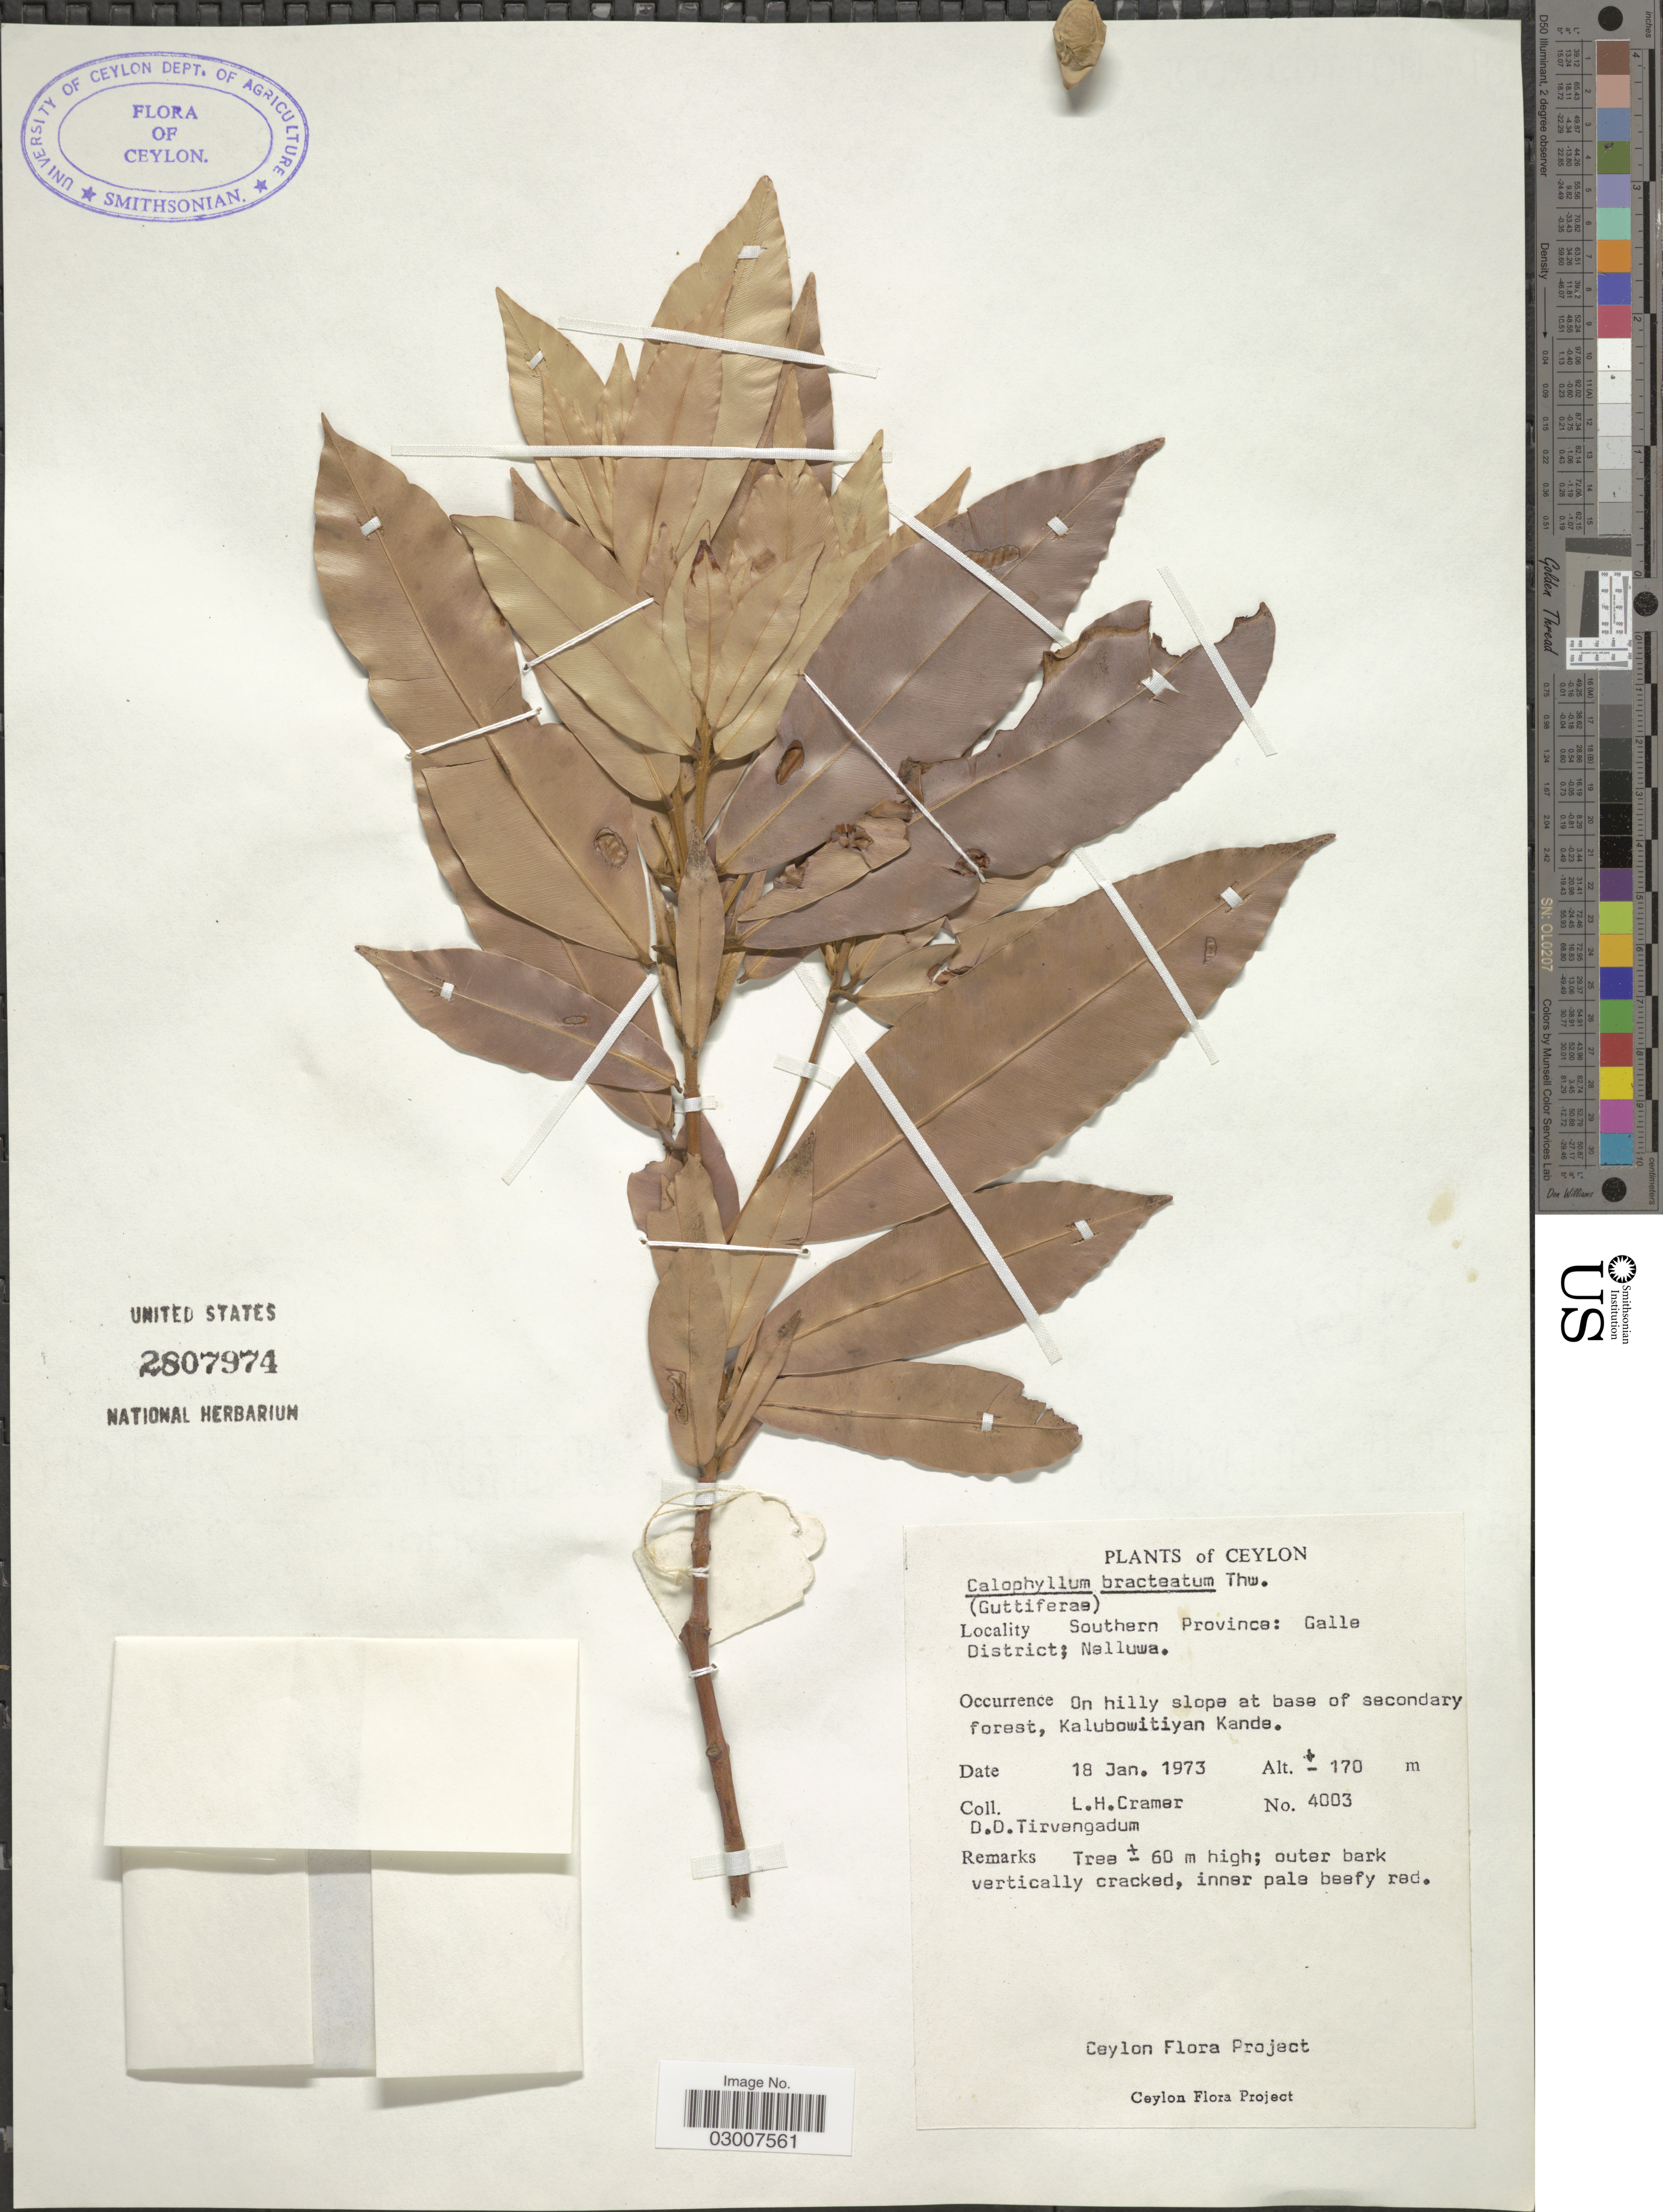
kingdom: Plantae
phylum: Tracheophyta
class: Magnoliopsida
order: Malpighiales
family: Calophyllaceae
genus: Calophyllum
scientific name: Calophyllum bracteatum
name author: Thwaites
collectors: L. H. Cramer & D. Tirvengadum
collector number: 4003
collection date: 1973-01-18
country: Sri Lanka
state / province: Southern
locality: Ceylon. Galle District; Nalluwa. Kalubowitiyan Kande.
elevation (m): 170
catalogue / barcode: US 2807974